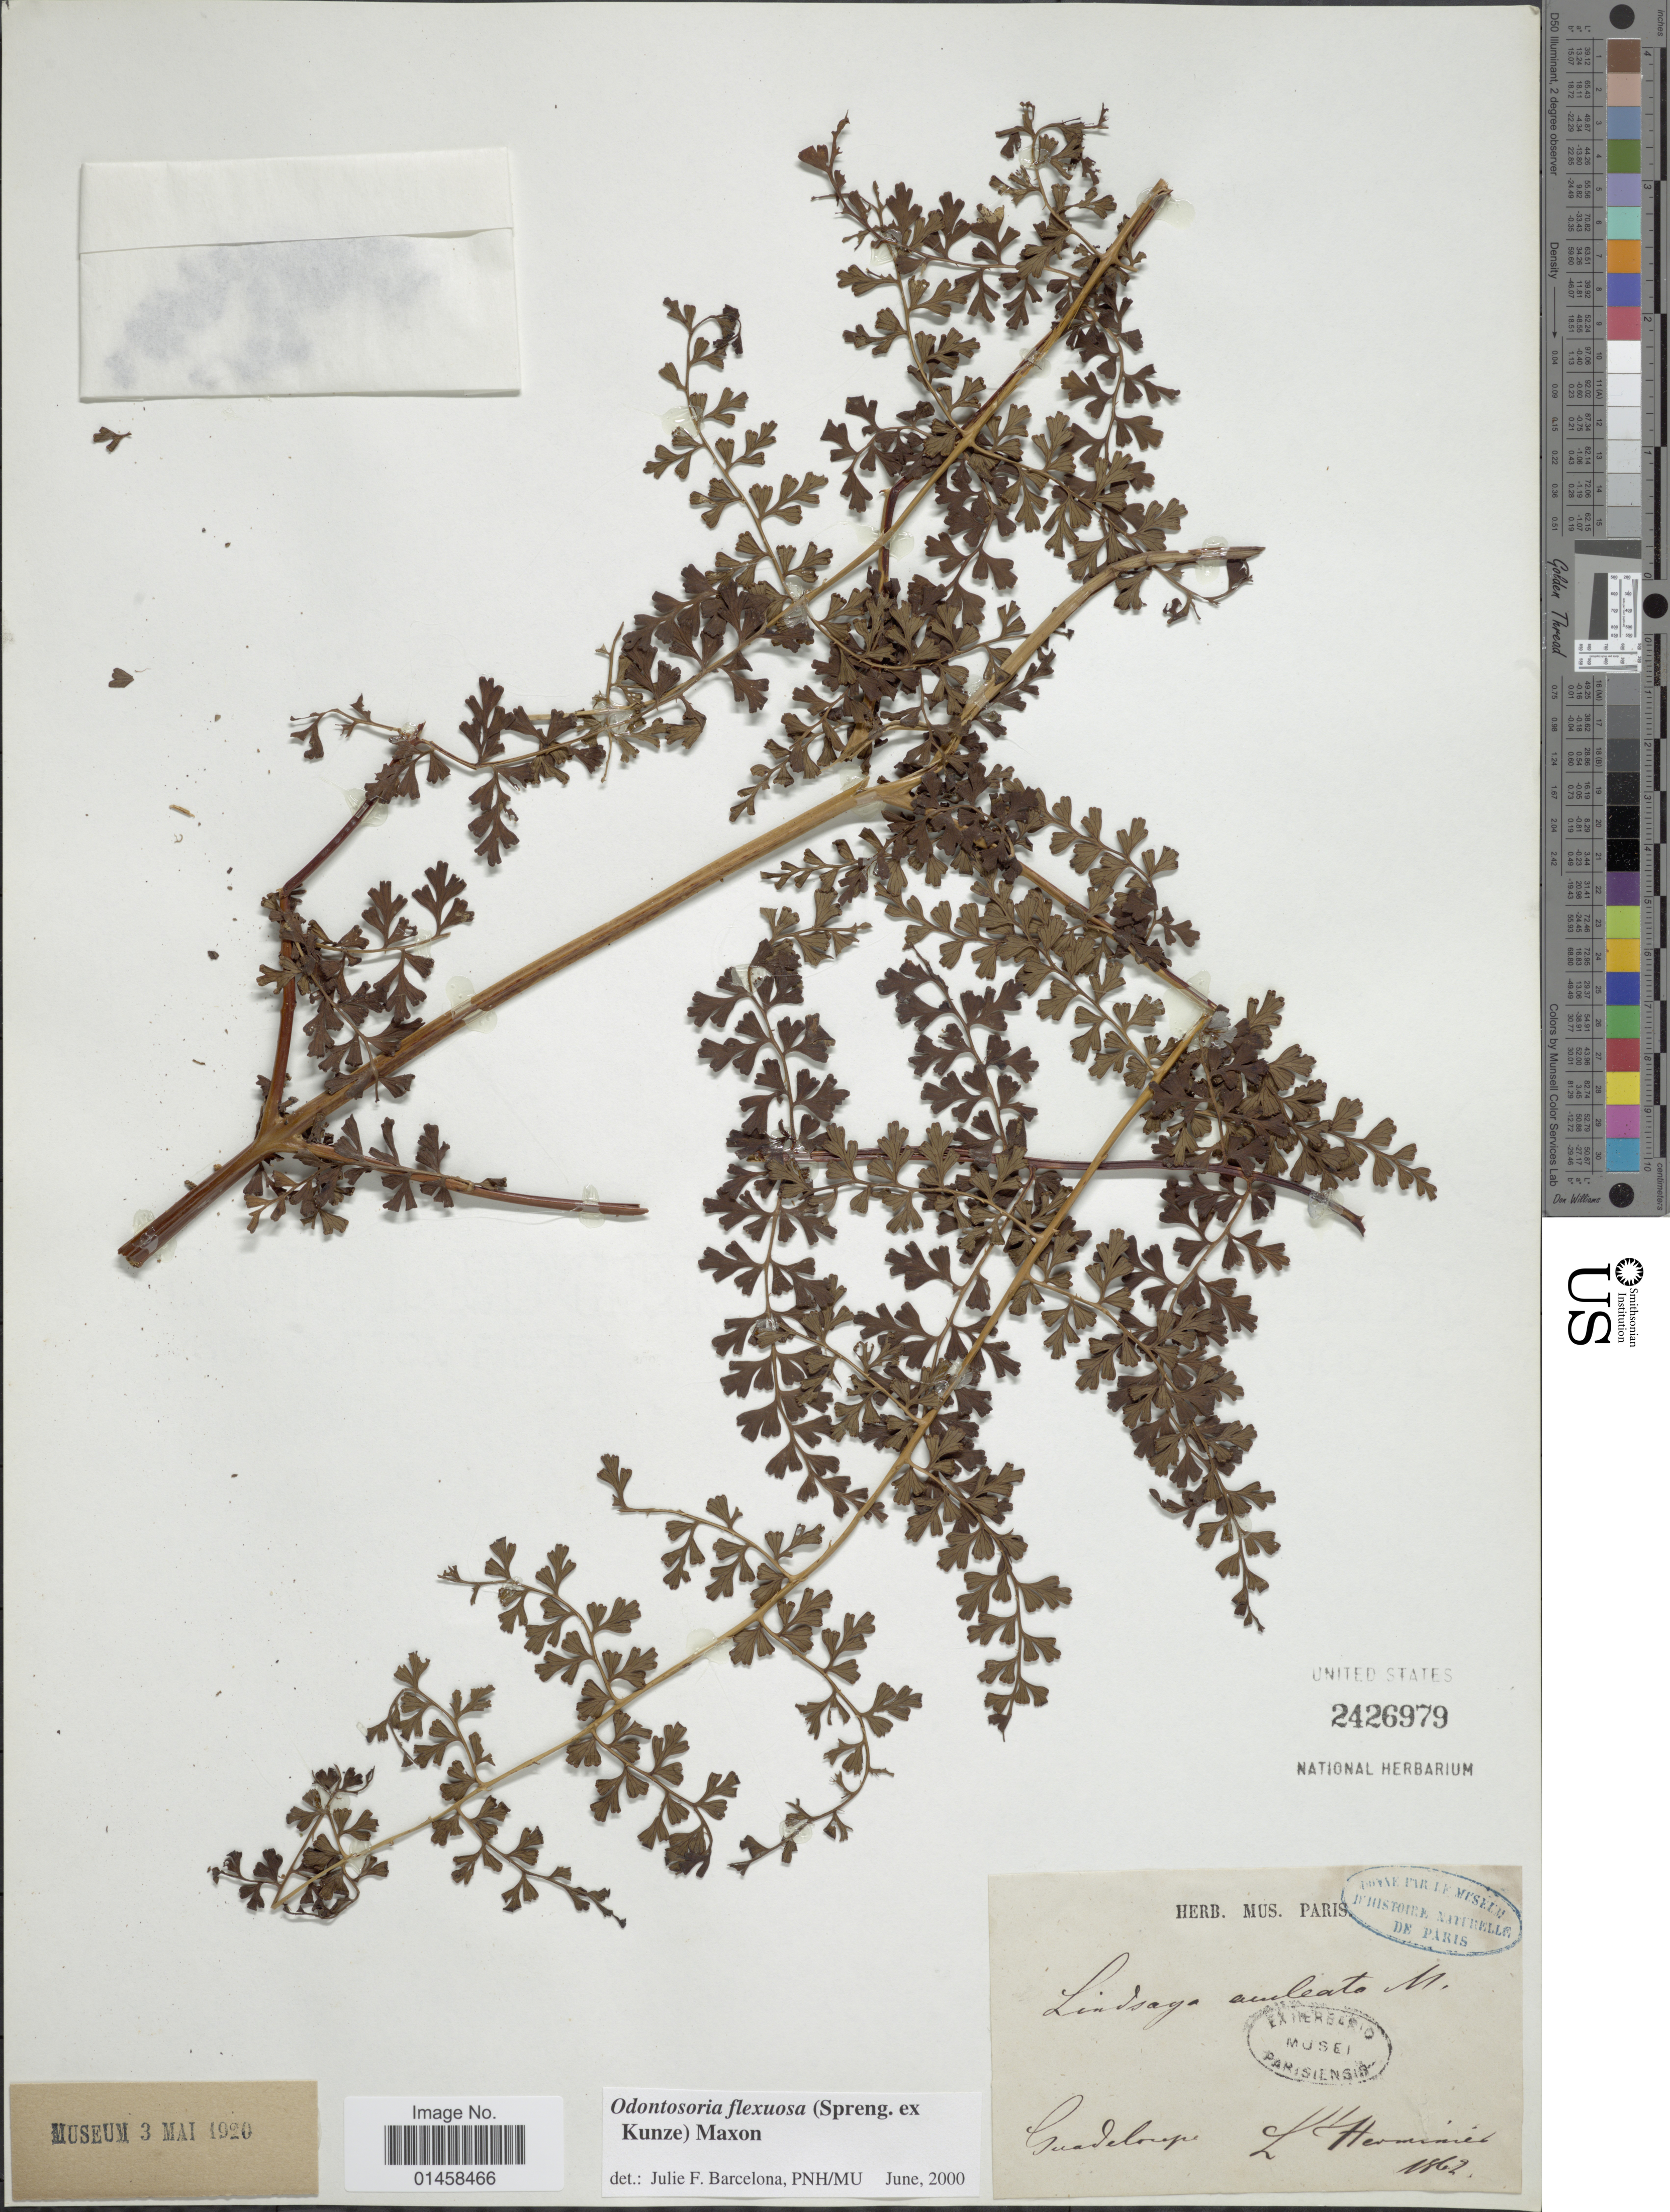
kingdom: Plantae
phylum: Tracheophyta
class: Polypodiopsida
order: Polypodiales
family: Lindsaeaceae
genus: Odontosoria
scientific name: Odontosoria flexuosa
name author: (Spreng. ex Kunze) Maxon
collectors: -. L'Herminier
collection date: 1862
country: Guadeloupe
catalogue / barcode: US 2426979